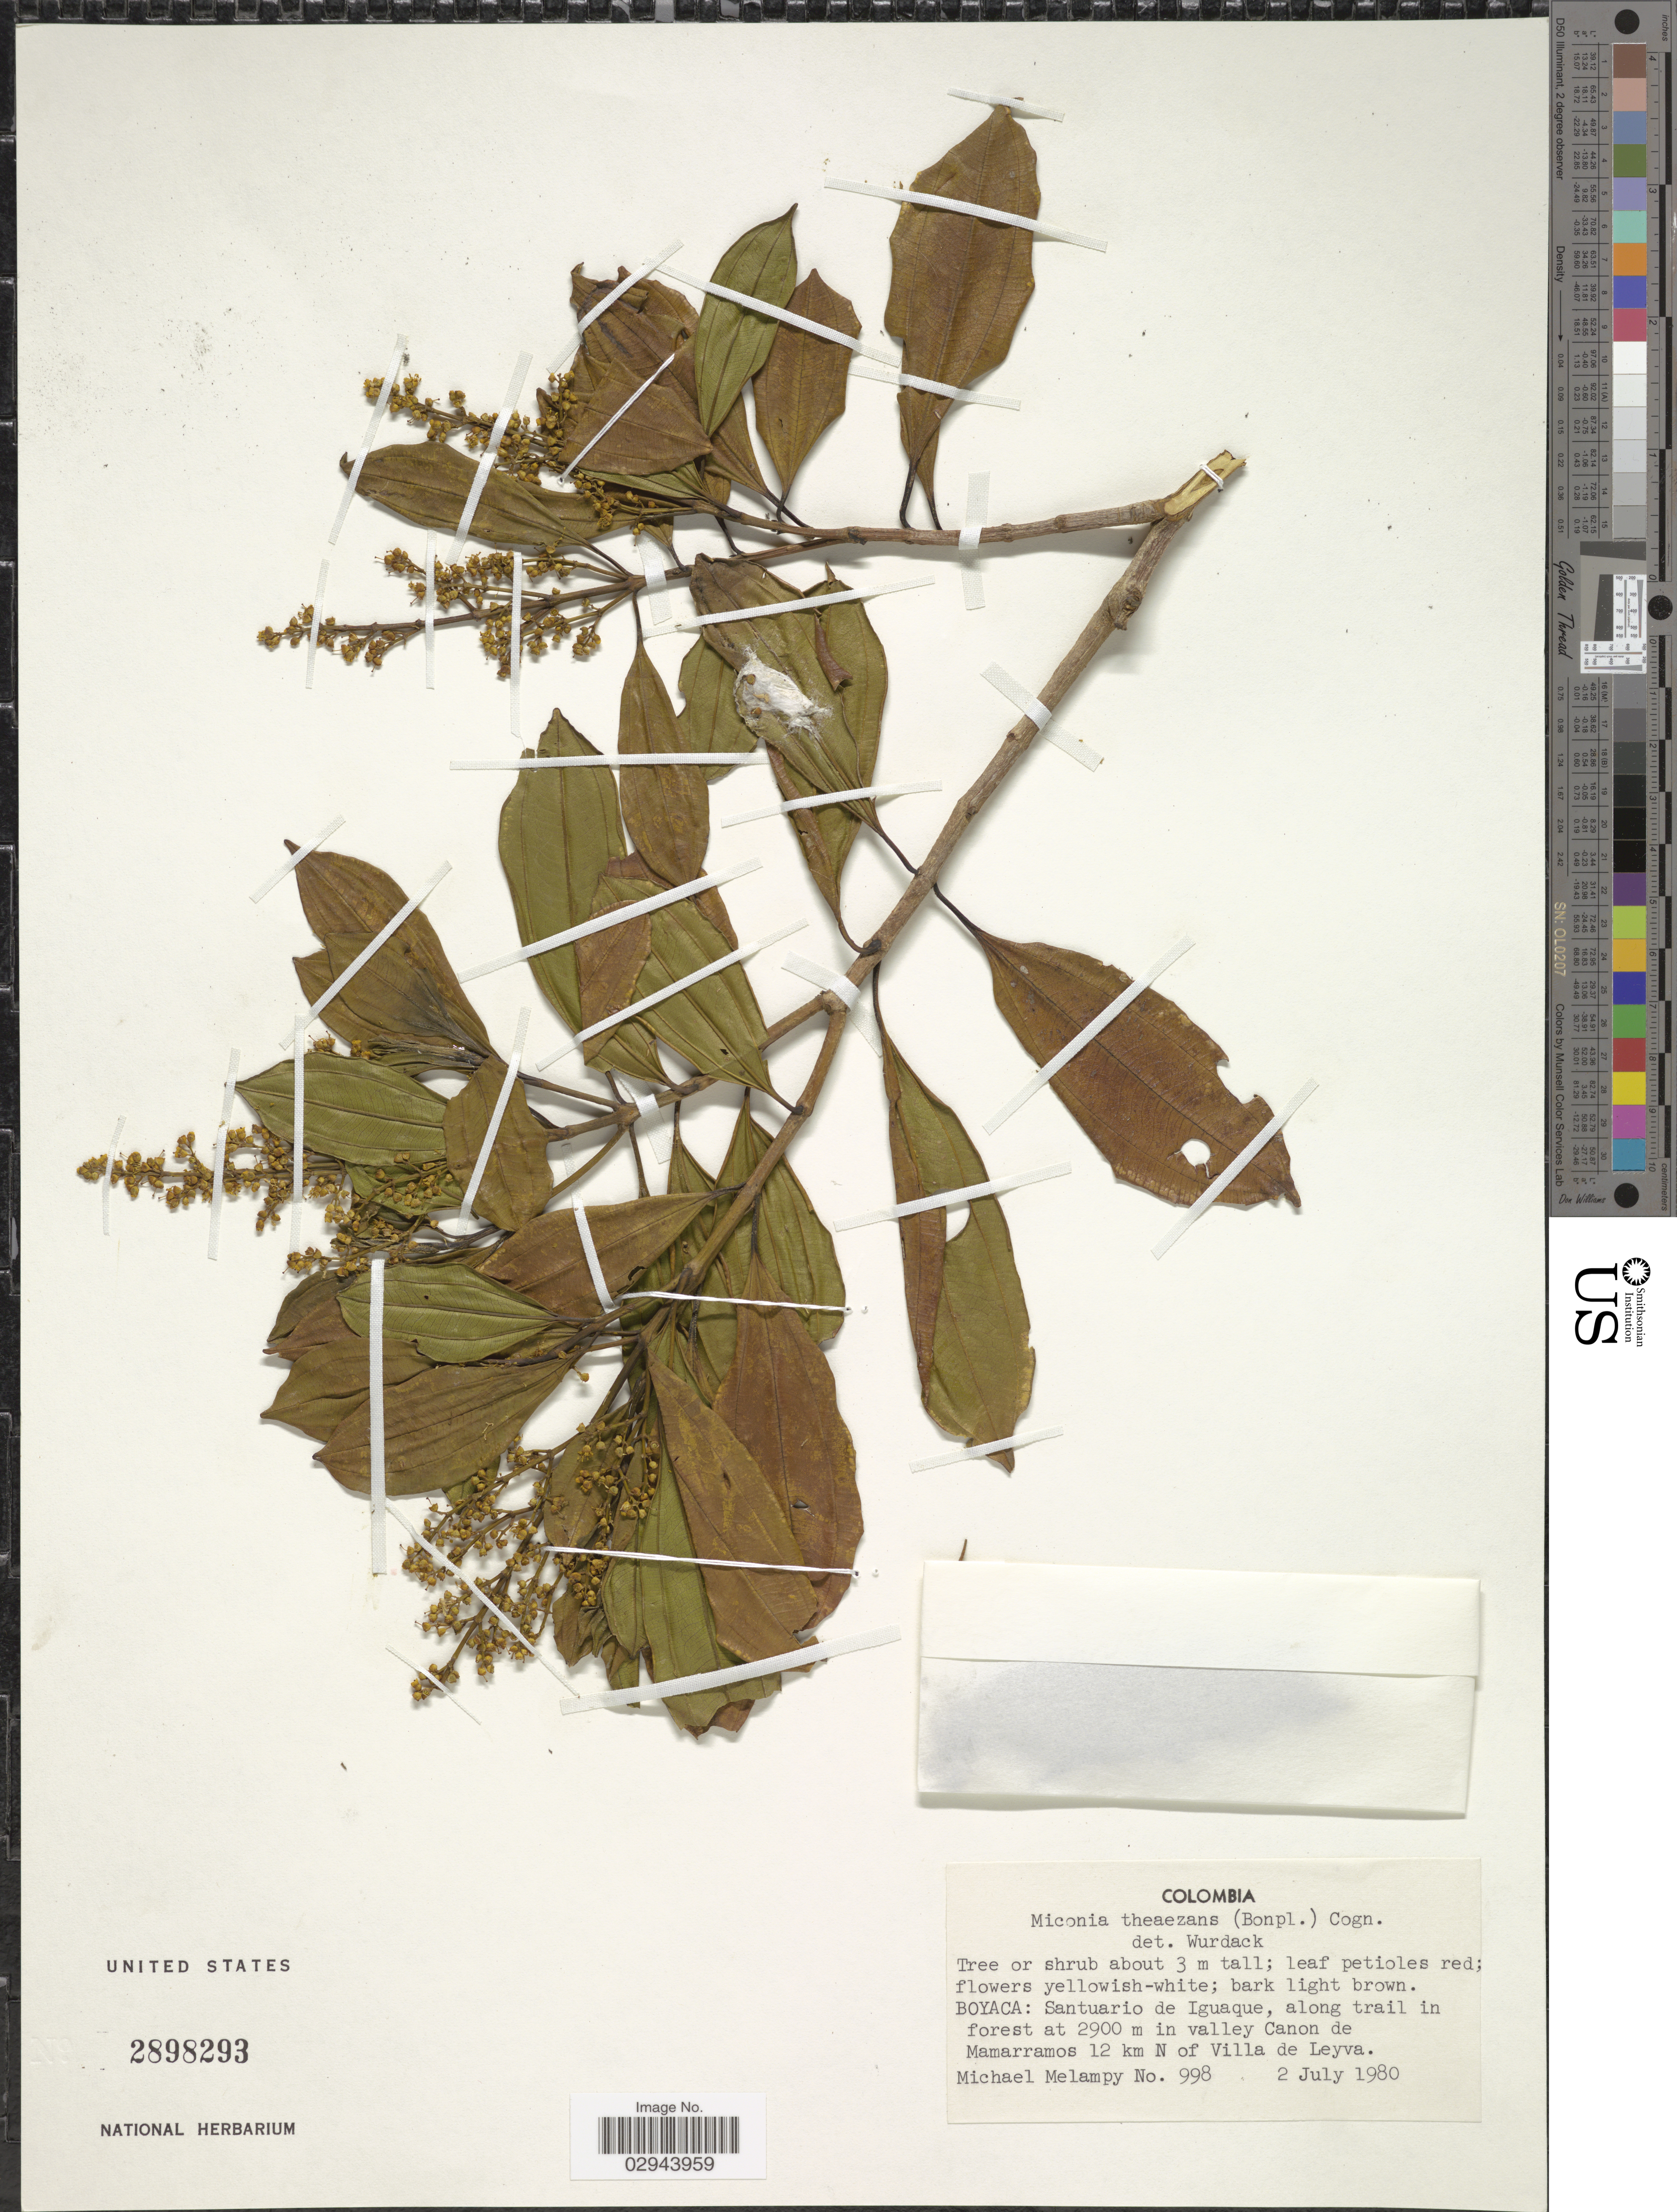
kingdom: Plantae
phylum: Tracheophyta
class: Magnoliopsida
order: Myrtales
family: Melastomataceae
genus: Miconia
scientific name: Miconia theizans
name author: (Bonpl.) Cogn.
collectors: M. Melampy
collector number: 998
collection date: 1980-07-02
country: Colombia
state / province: Boyacá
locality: Santuario de Iguaque, along trail in forest in valley Canon de Mamarramos 12 km N of Villa de Leyva.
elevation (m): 2900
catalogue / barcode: US 2898293